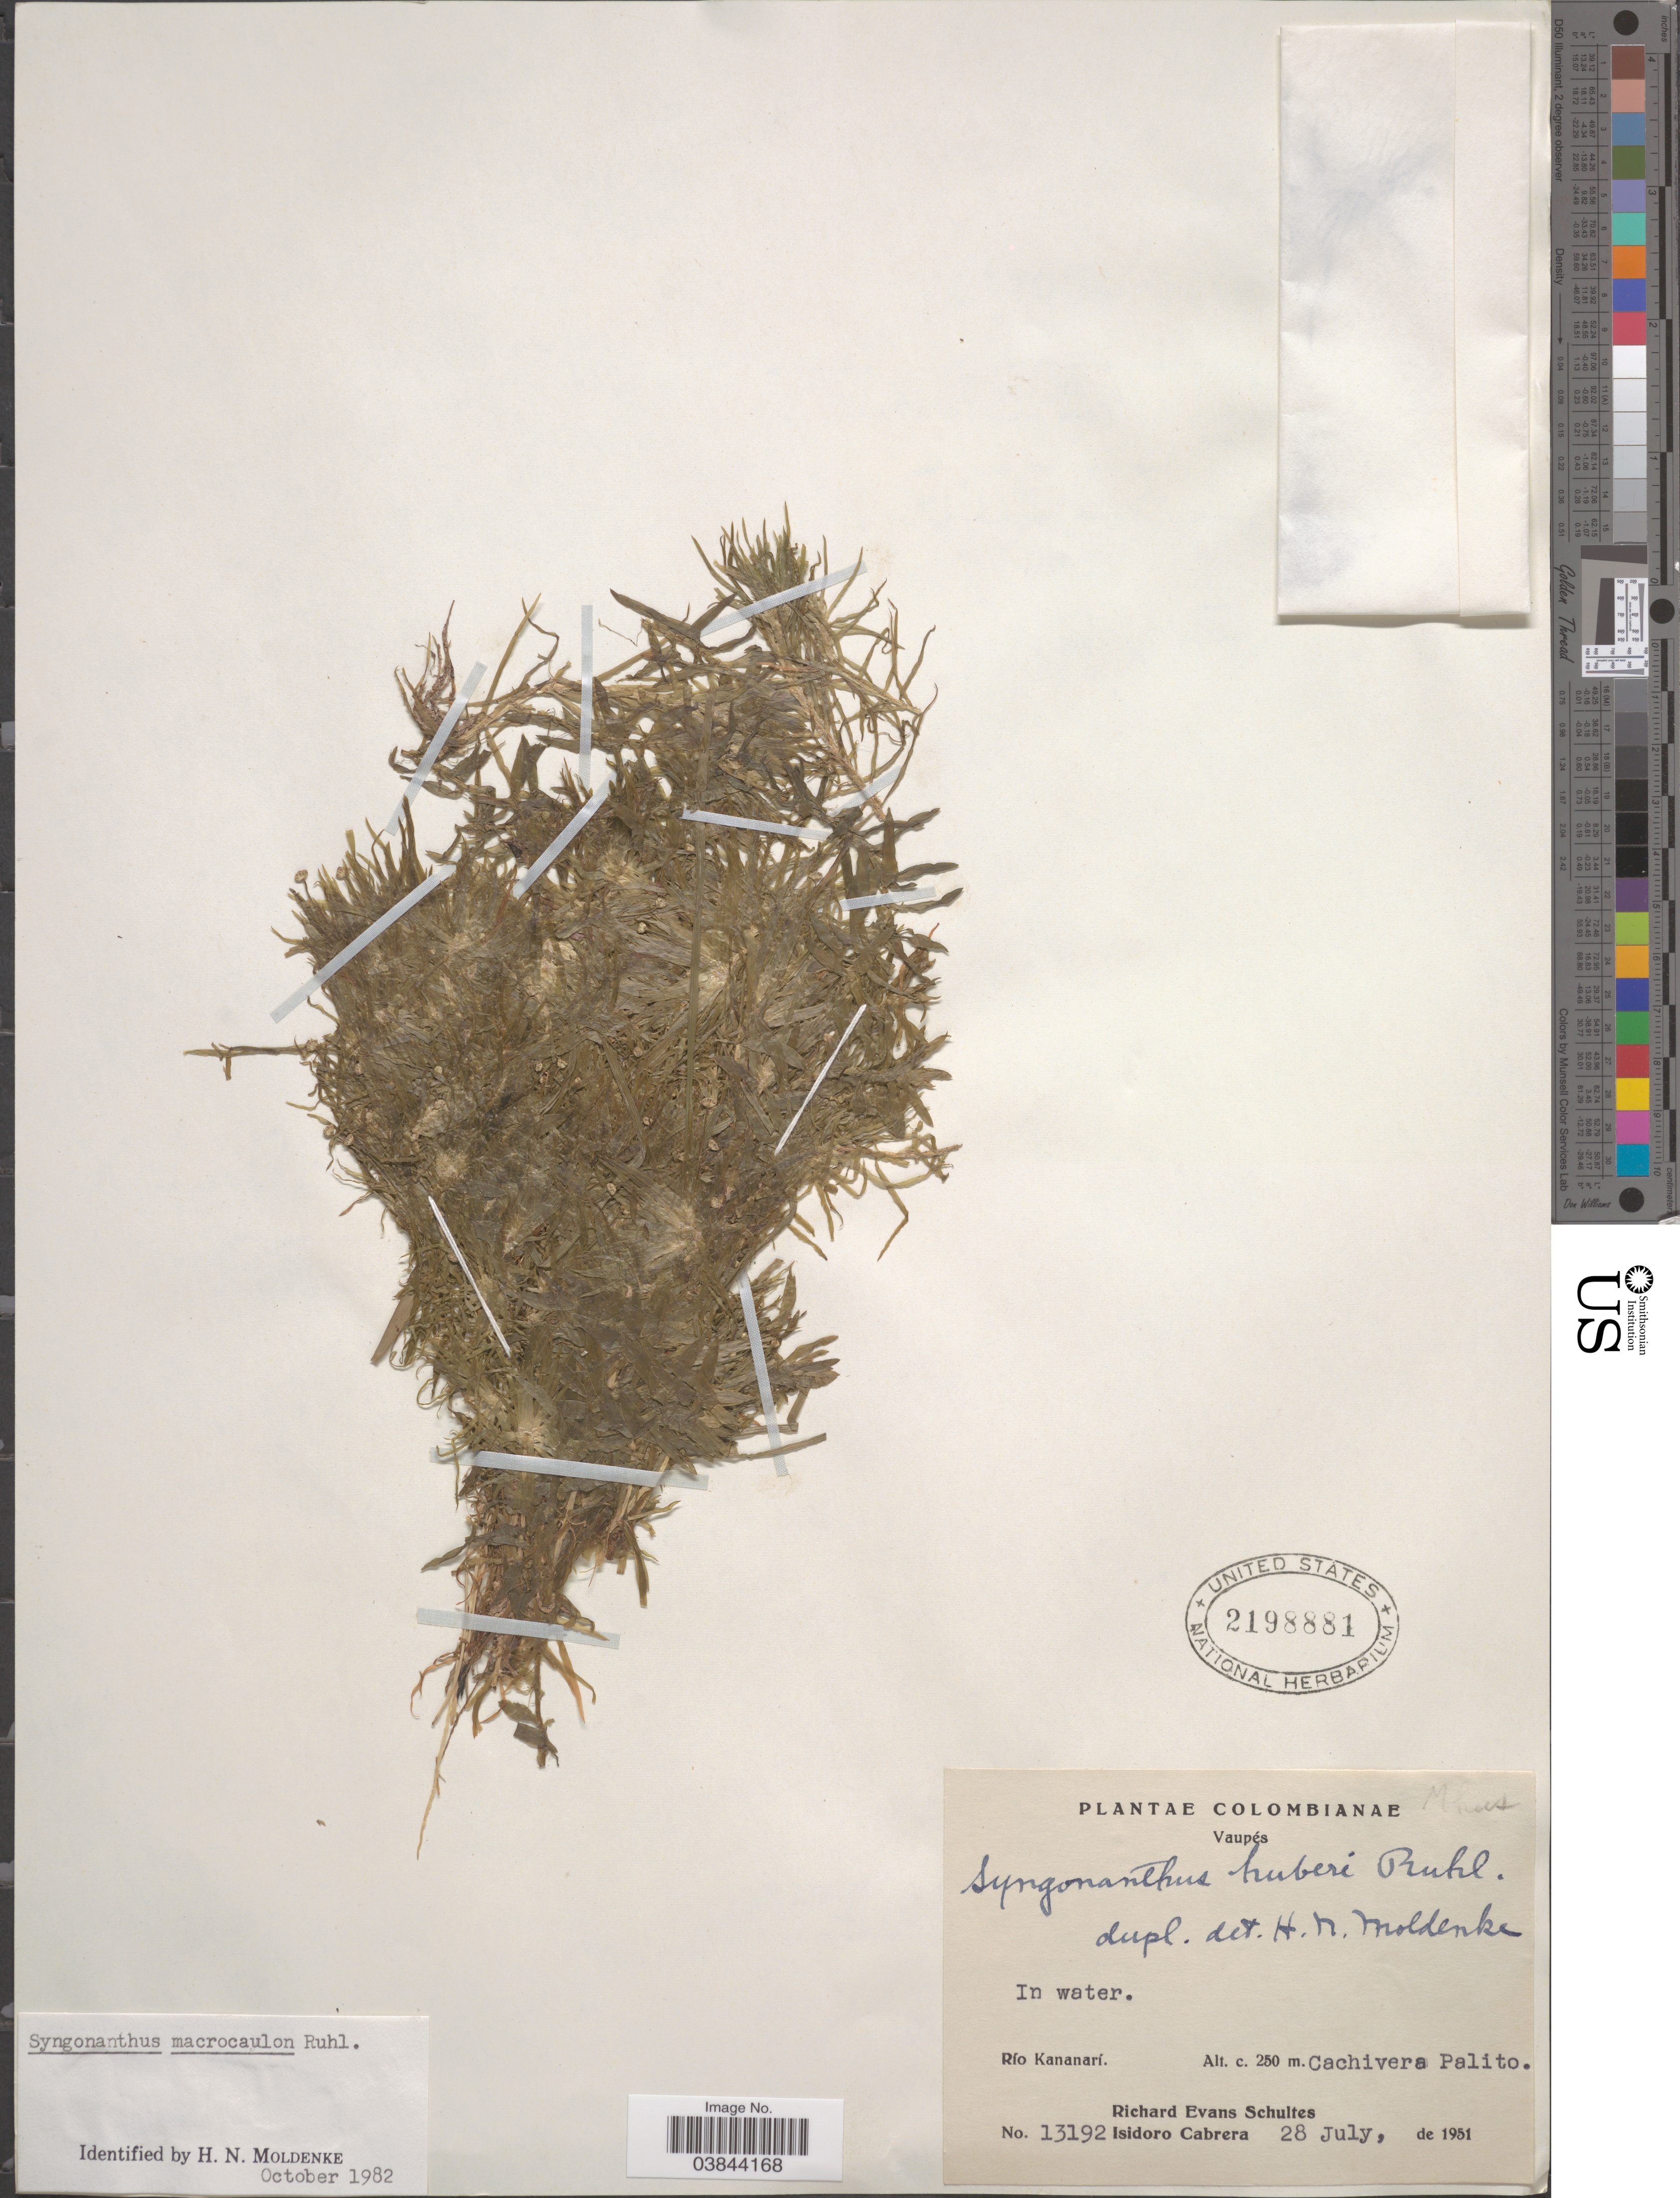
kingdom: Plantae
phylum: Tracheophyta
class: Liliopsida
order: Poales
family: Eriocaulaceae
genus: Syngonanthus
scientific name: Syngonanthus macrocaulon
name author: Ruhland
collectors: R. E. Schultes & I. Cabrera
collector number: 13192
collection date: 1951-07-28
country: Colombia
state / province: Vaupés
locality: Río Kananarí. Cachivera Palito.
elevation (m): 250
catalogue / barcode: US 2198881